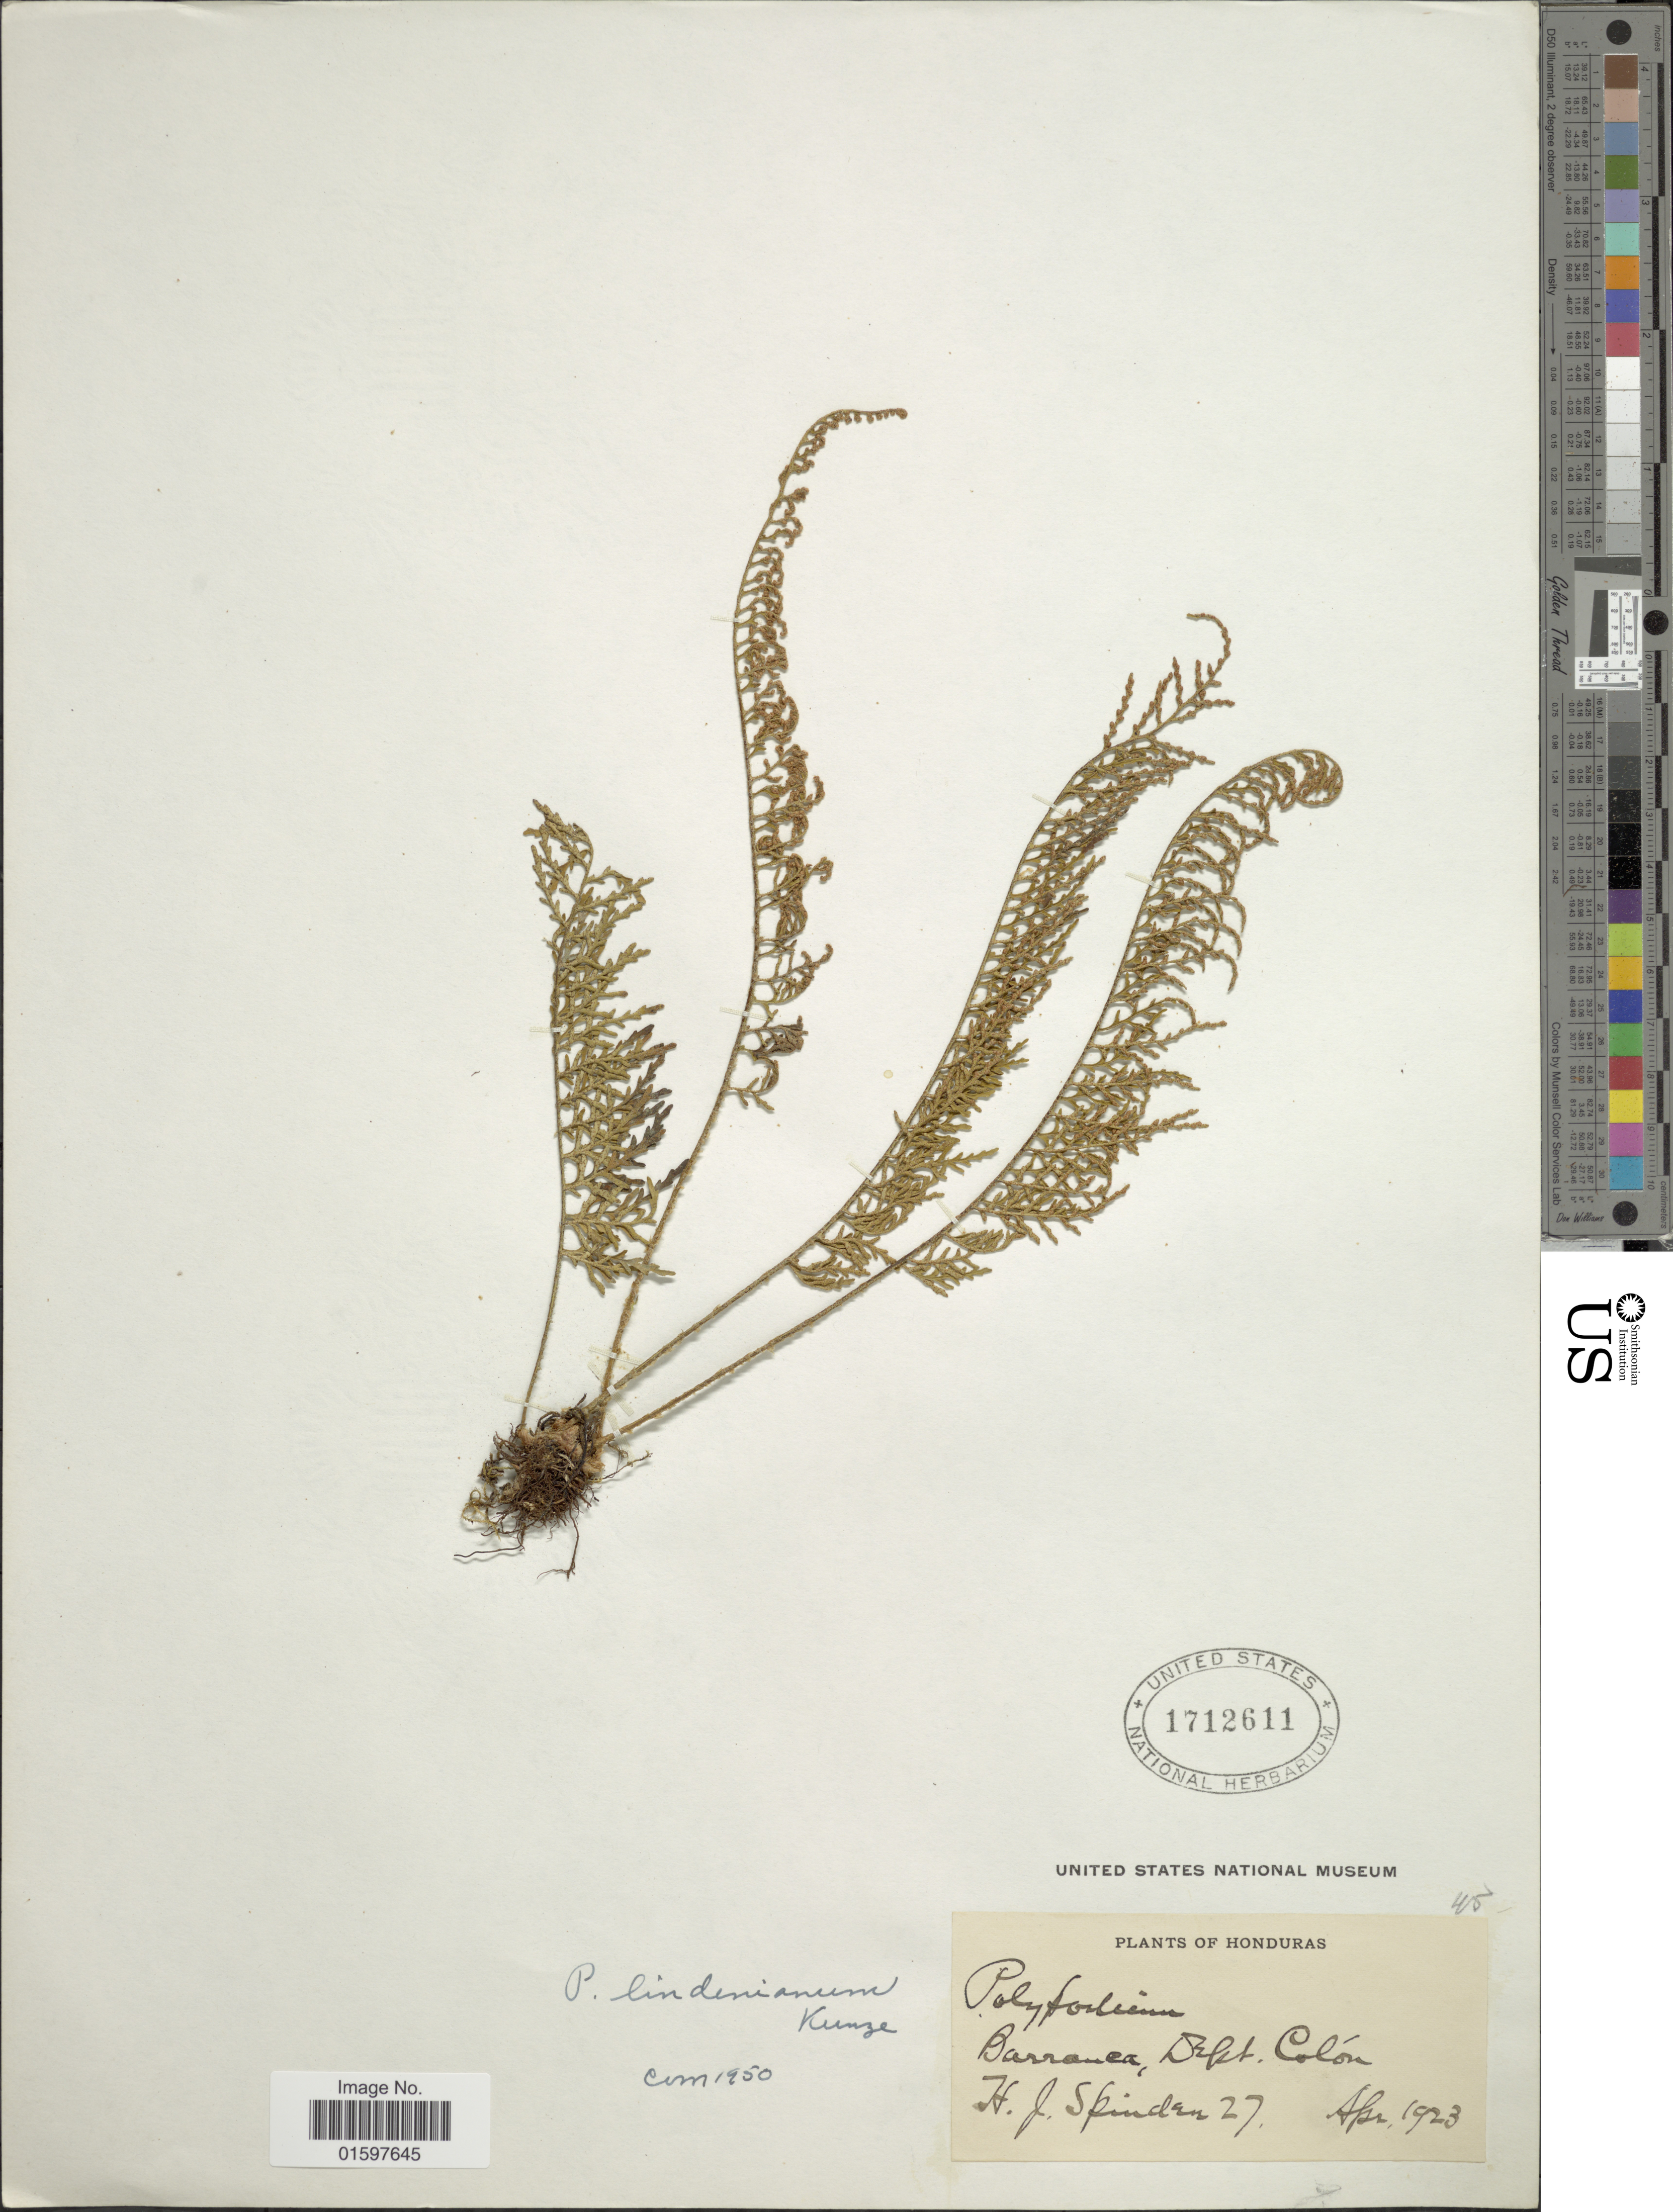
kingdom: Plantae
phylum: Tracheophyta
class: Polypodiopsida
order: Polypodiales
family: Polypodiaceae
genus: Pleopeltis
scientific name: Pleopeltis lindeniana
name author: (Kunze) A.R. Sm. & Tejero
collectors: H. Spinden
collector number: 27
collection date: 1923-04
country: Honduras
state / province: Colón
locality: Barranca, Dept. Colón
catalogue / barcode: US 1712611